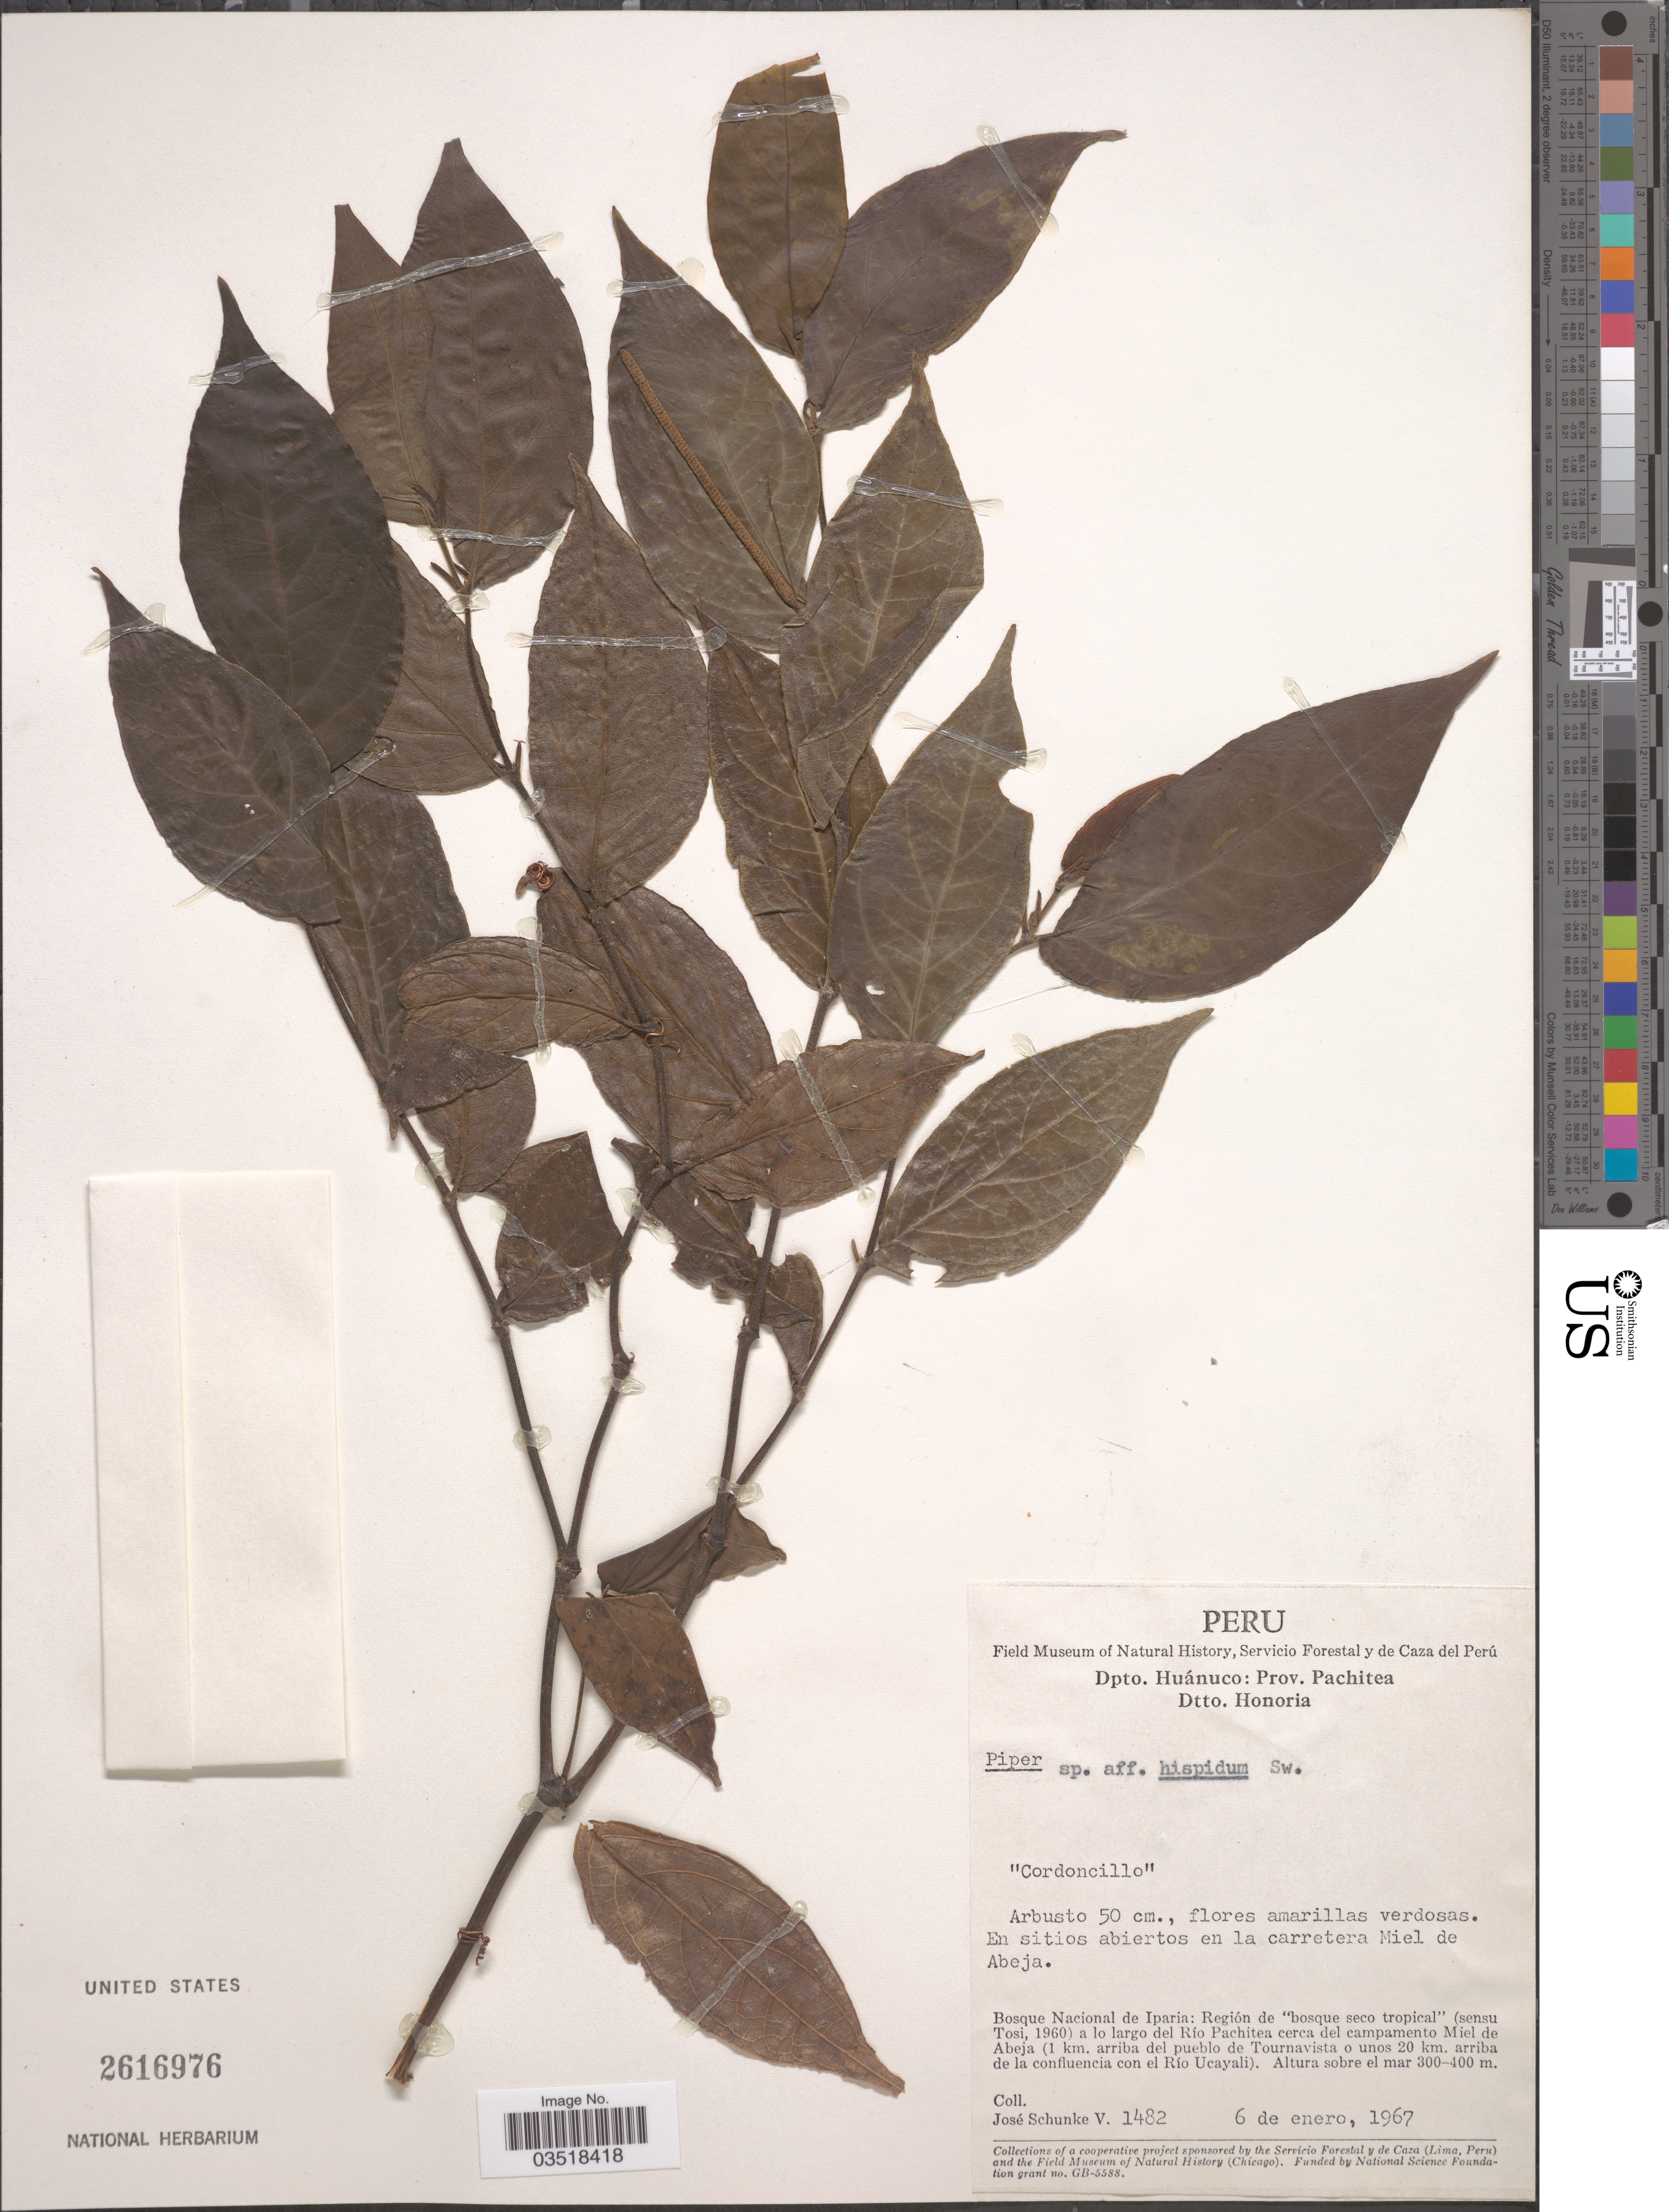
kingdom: Plantae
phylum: Tracheophyta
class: Magnoliopsida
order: Piperales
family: Piperaceae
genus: Piper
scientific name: Piper hispidum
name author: Sw.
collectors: J. Schunke Vigo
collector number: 1482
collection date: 1967-01-06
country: Peru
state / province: Huánuco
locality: Dpto. Huánuco: Prov. Pachitea, Dtto. Honoria. En sitios abiertos en la carretera Miel de Abeja. Bosque Nacional de Iparia: Región de "bosque seco tropical" (sensu Tosi, 1960) a lo largo del Río Pachitea cerca del campamento Miel de Abeja (1 km. arriba del pueblo de Tournavista o unos 20 km. arriba de la confluencia con el Río Ucayali).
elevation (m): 300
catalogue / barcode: US 2616976